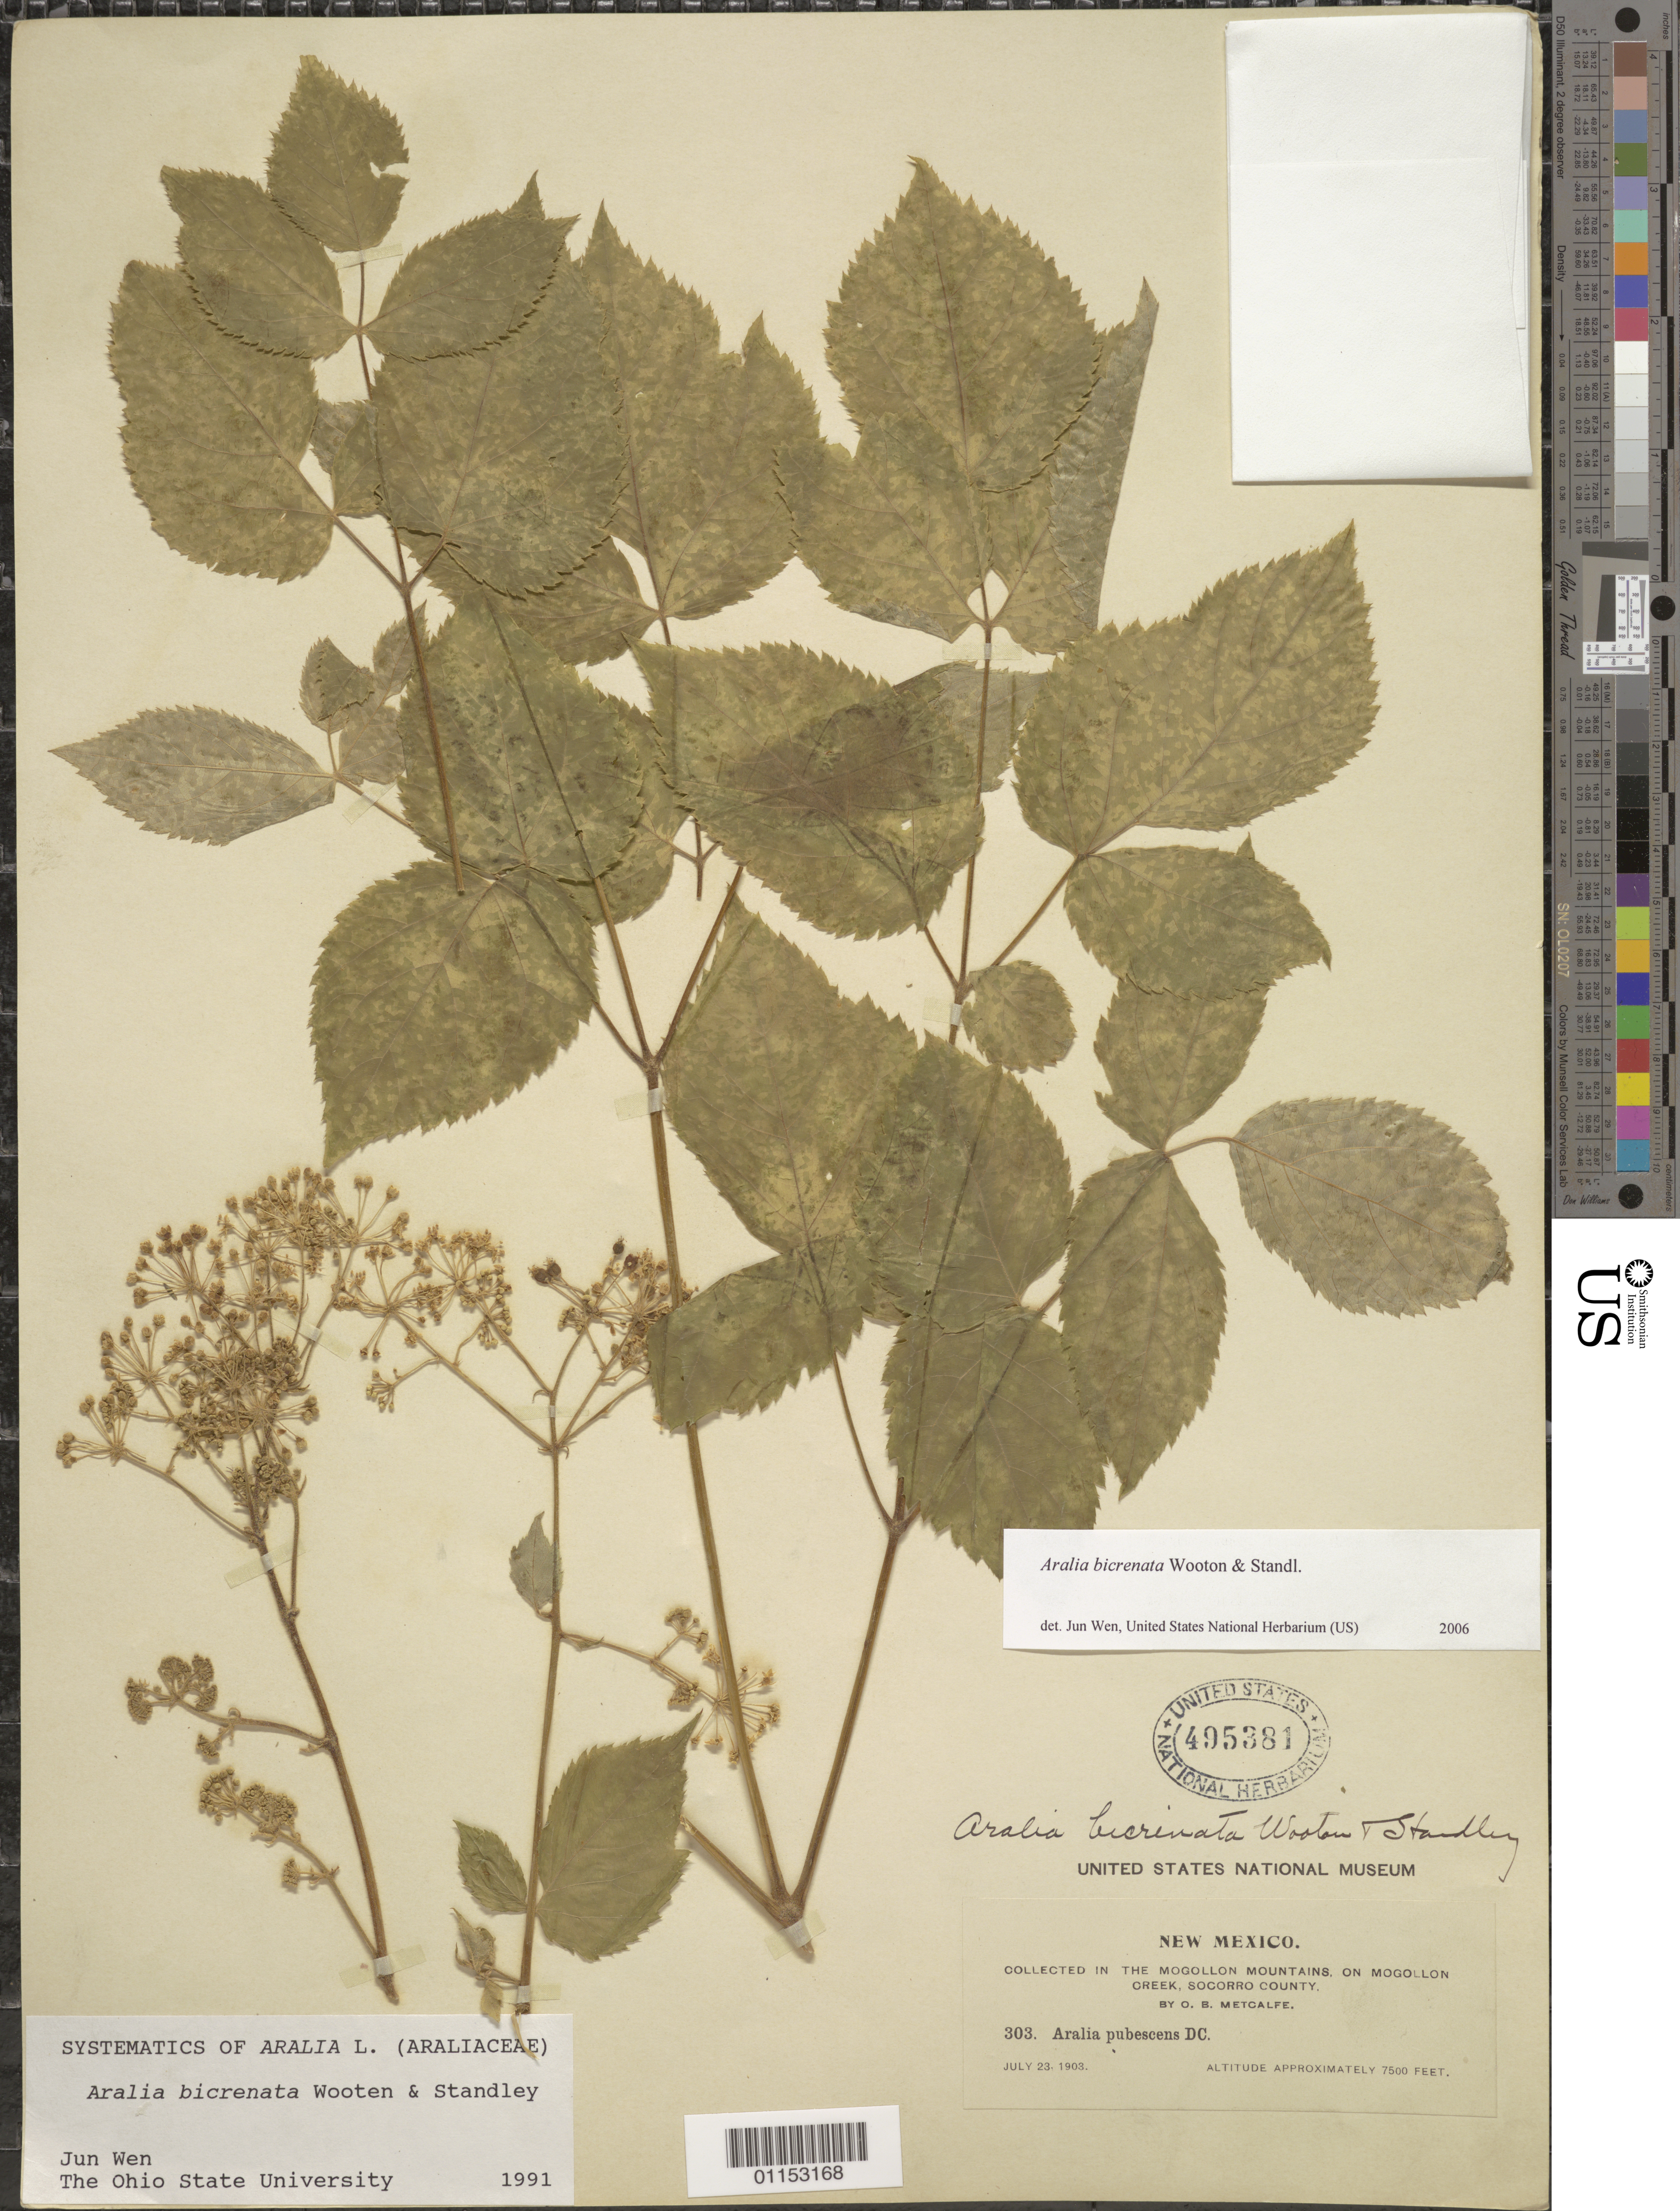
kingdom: Plantae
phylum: Tracheophyta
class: Magnoliopsida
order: Apiales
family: Araliaceae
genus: Aralia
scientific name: Aralia bicrenata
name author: Wooton & Standl.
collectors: O. B. Metcalfe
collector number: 303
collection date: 1903-07-23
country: United States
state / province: New Mexico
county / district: Socorro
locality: Mogollon Mts, Mogollon Creek.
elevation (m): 2286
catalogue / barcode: US 495381